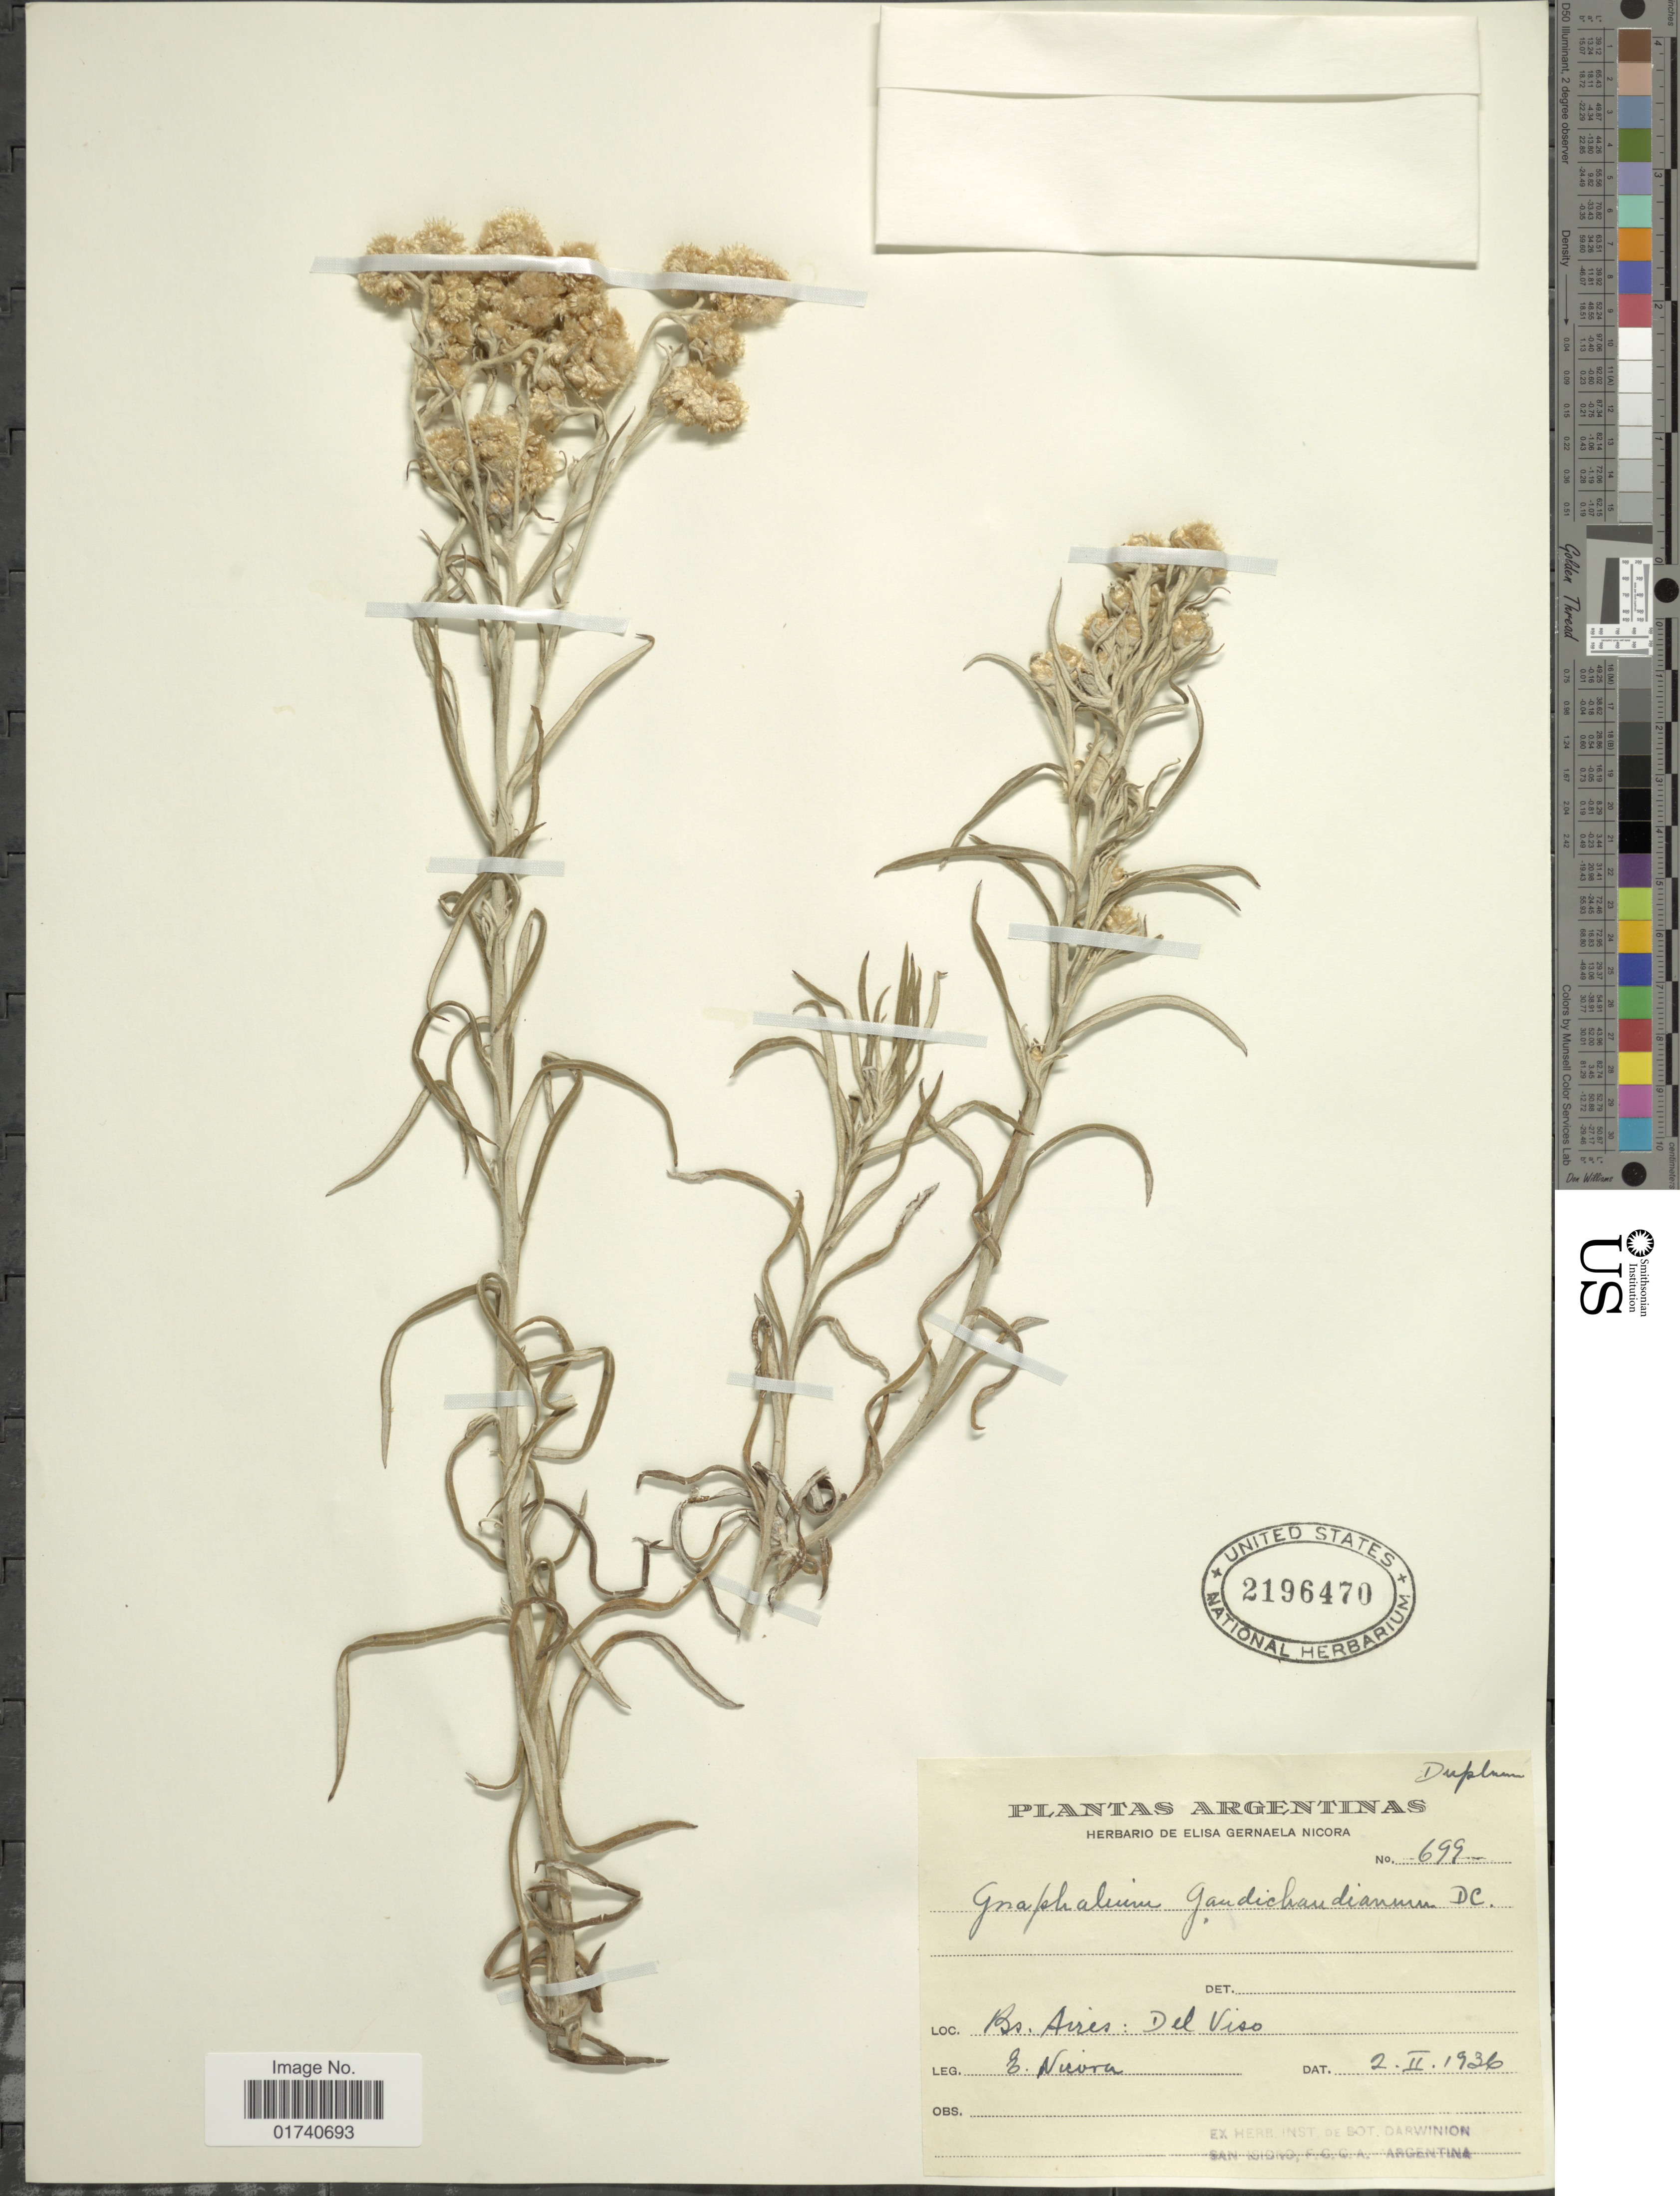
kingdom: Plantae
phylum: Tracheophyta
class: Magnoliopsida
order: Asterales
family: Asteraceae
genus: Pseudognaphalium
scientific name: Pseudognaphalium gaudichaudianum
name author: (DC.) Anderb.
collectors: E. Nievra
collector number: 699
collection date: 1936-02-02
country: Argentina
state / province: Buenos Aires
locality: Bs. Aires: Del Viso.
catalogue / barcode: US 2196470